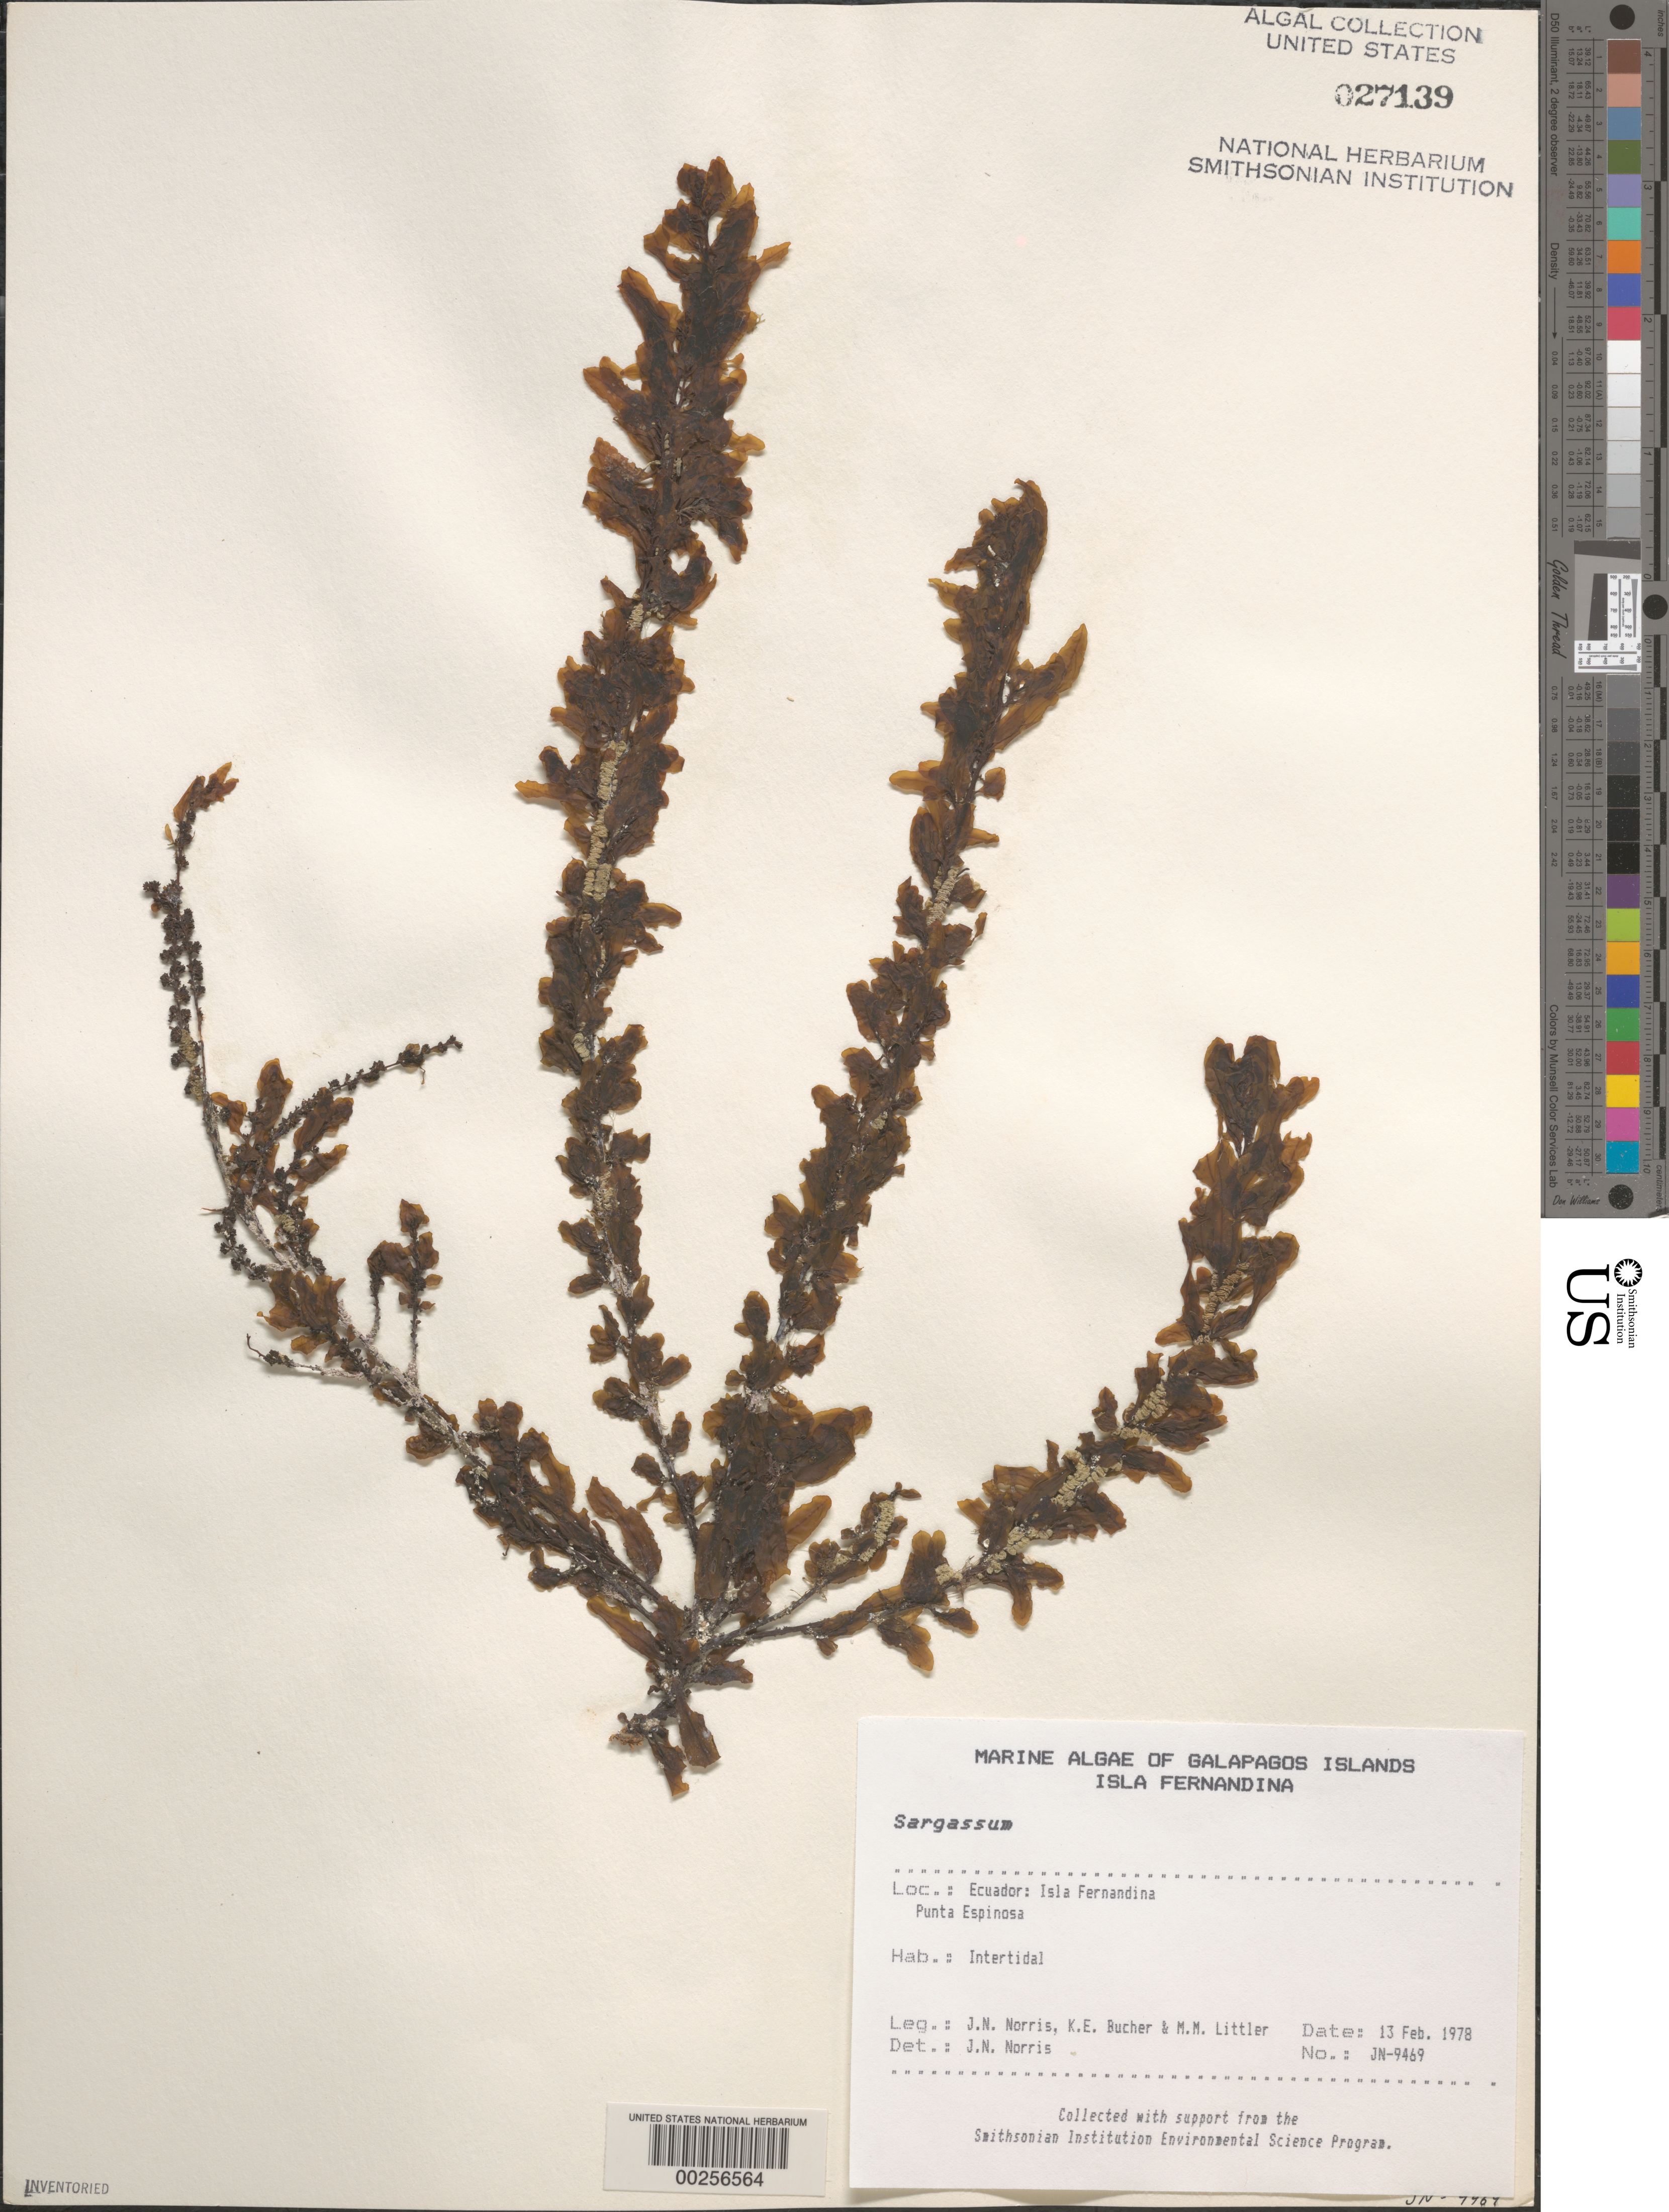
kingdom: Chromista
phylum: Ochrophyta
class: Phaeophyceae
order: Fucales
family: Sargassaceae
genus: Sargassum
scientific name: Sargassum sp.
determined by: Norris, James N.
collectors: J. N. Norris, K. E. Bucher & M. M. Littler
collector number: JN-9469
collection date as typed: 13 Feb 1978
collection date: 1978-02-13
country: Ecuador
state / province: Colón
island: Fernandina [Narborough]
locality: Punta Espinosa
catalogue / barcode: US 27139